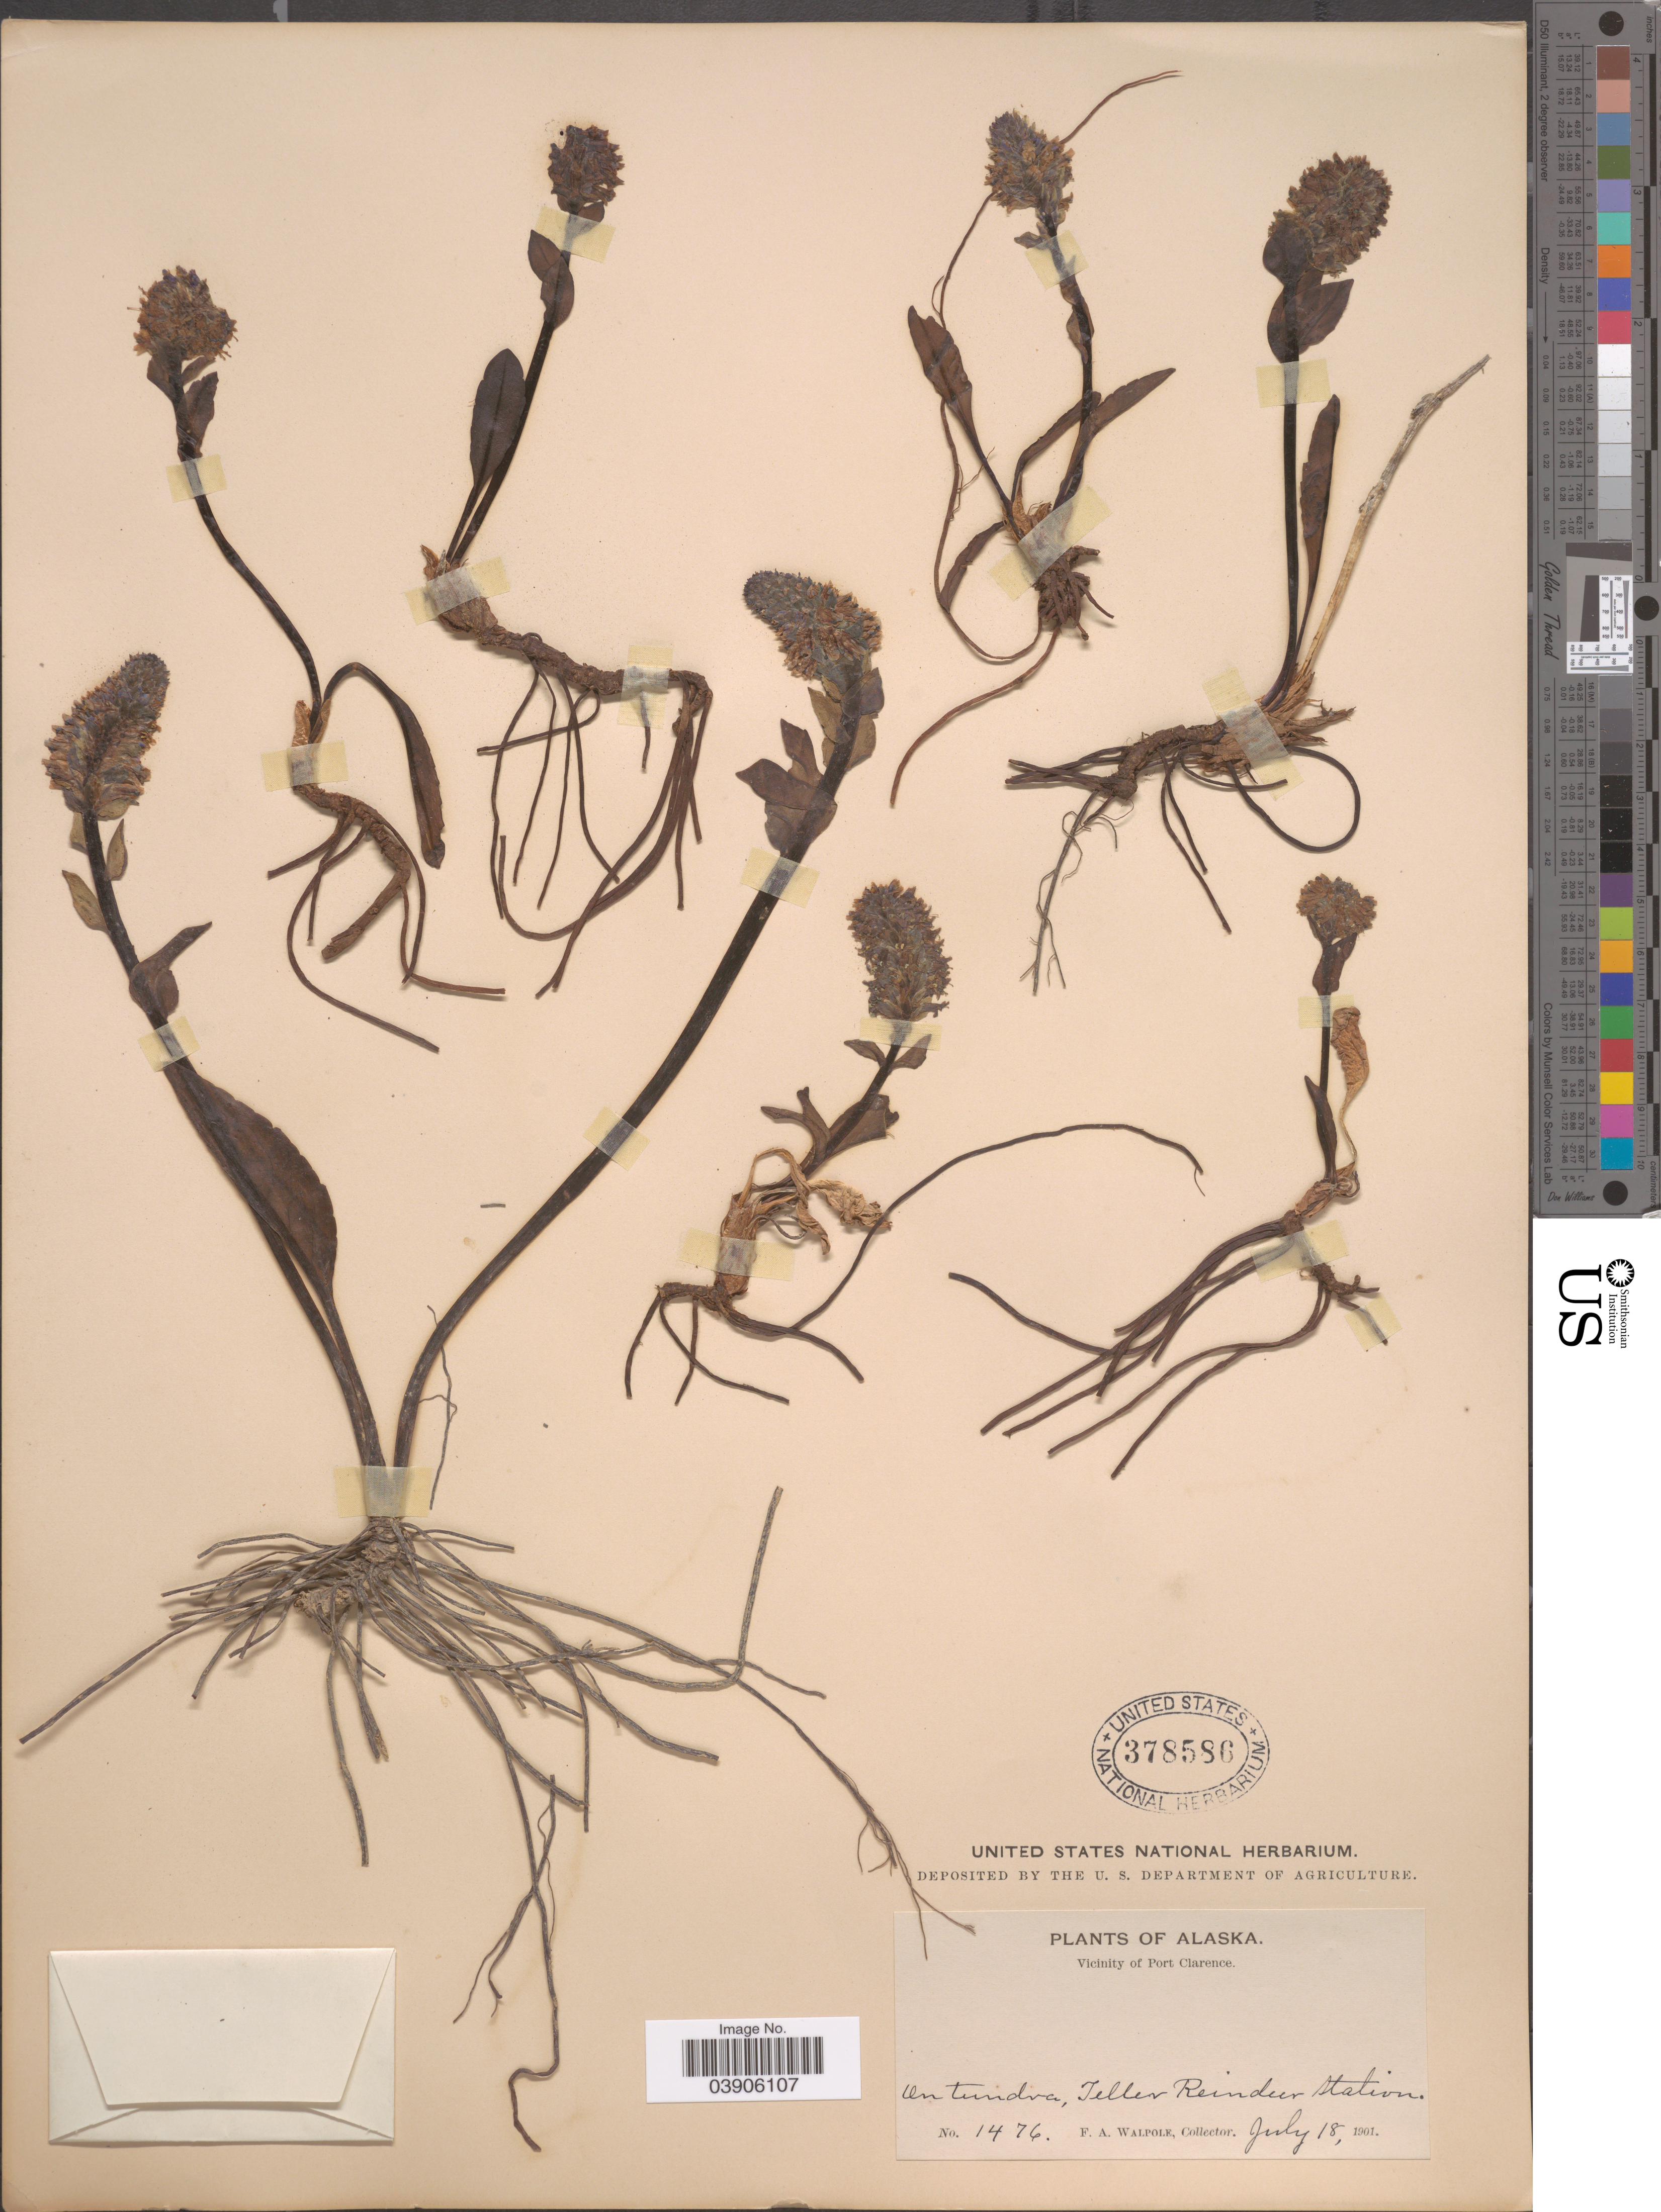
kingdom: Plantae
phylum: Tracheophyta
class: Magnoliopsida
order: Lamiales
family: Plantaginaceae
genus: Lagotis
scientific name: Lagotis glauca var. stelleri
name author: Trautv.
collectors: F. Walpole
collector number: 1476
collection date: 1901-07-18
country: United States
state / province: Alaska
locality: Vicinity of Port Clarence. On tundra, Teller Reindeer Station.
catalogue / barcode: US 378586